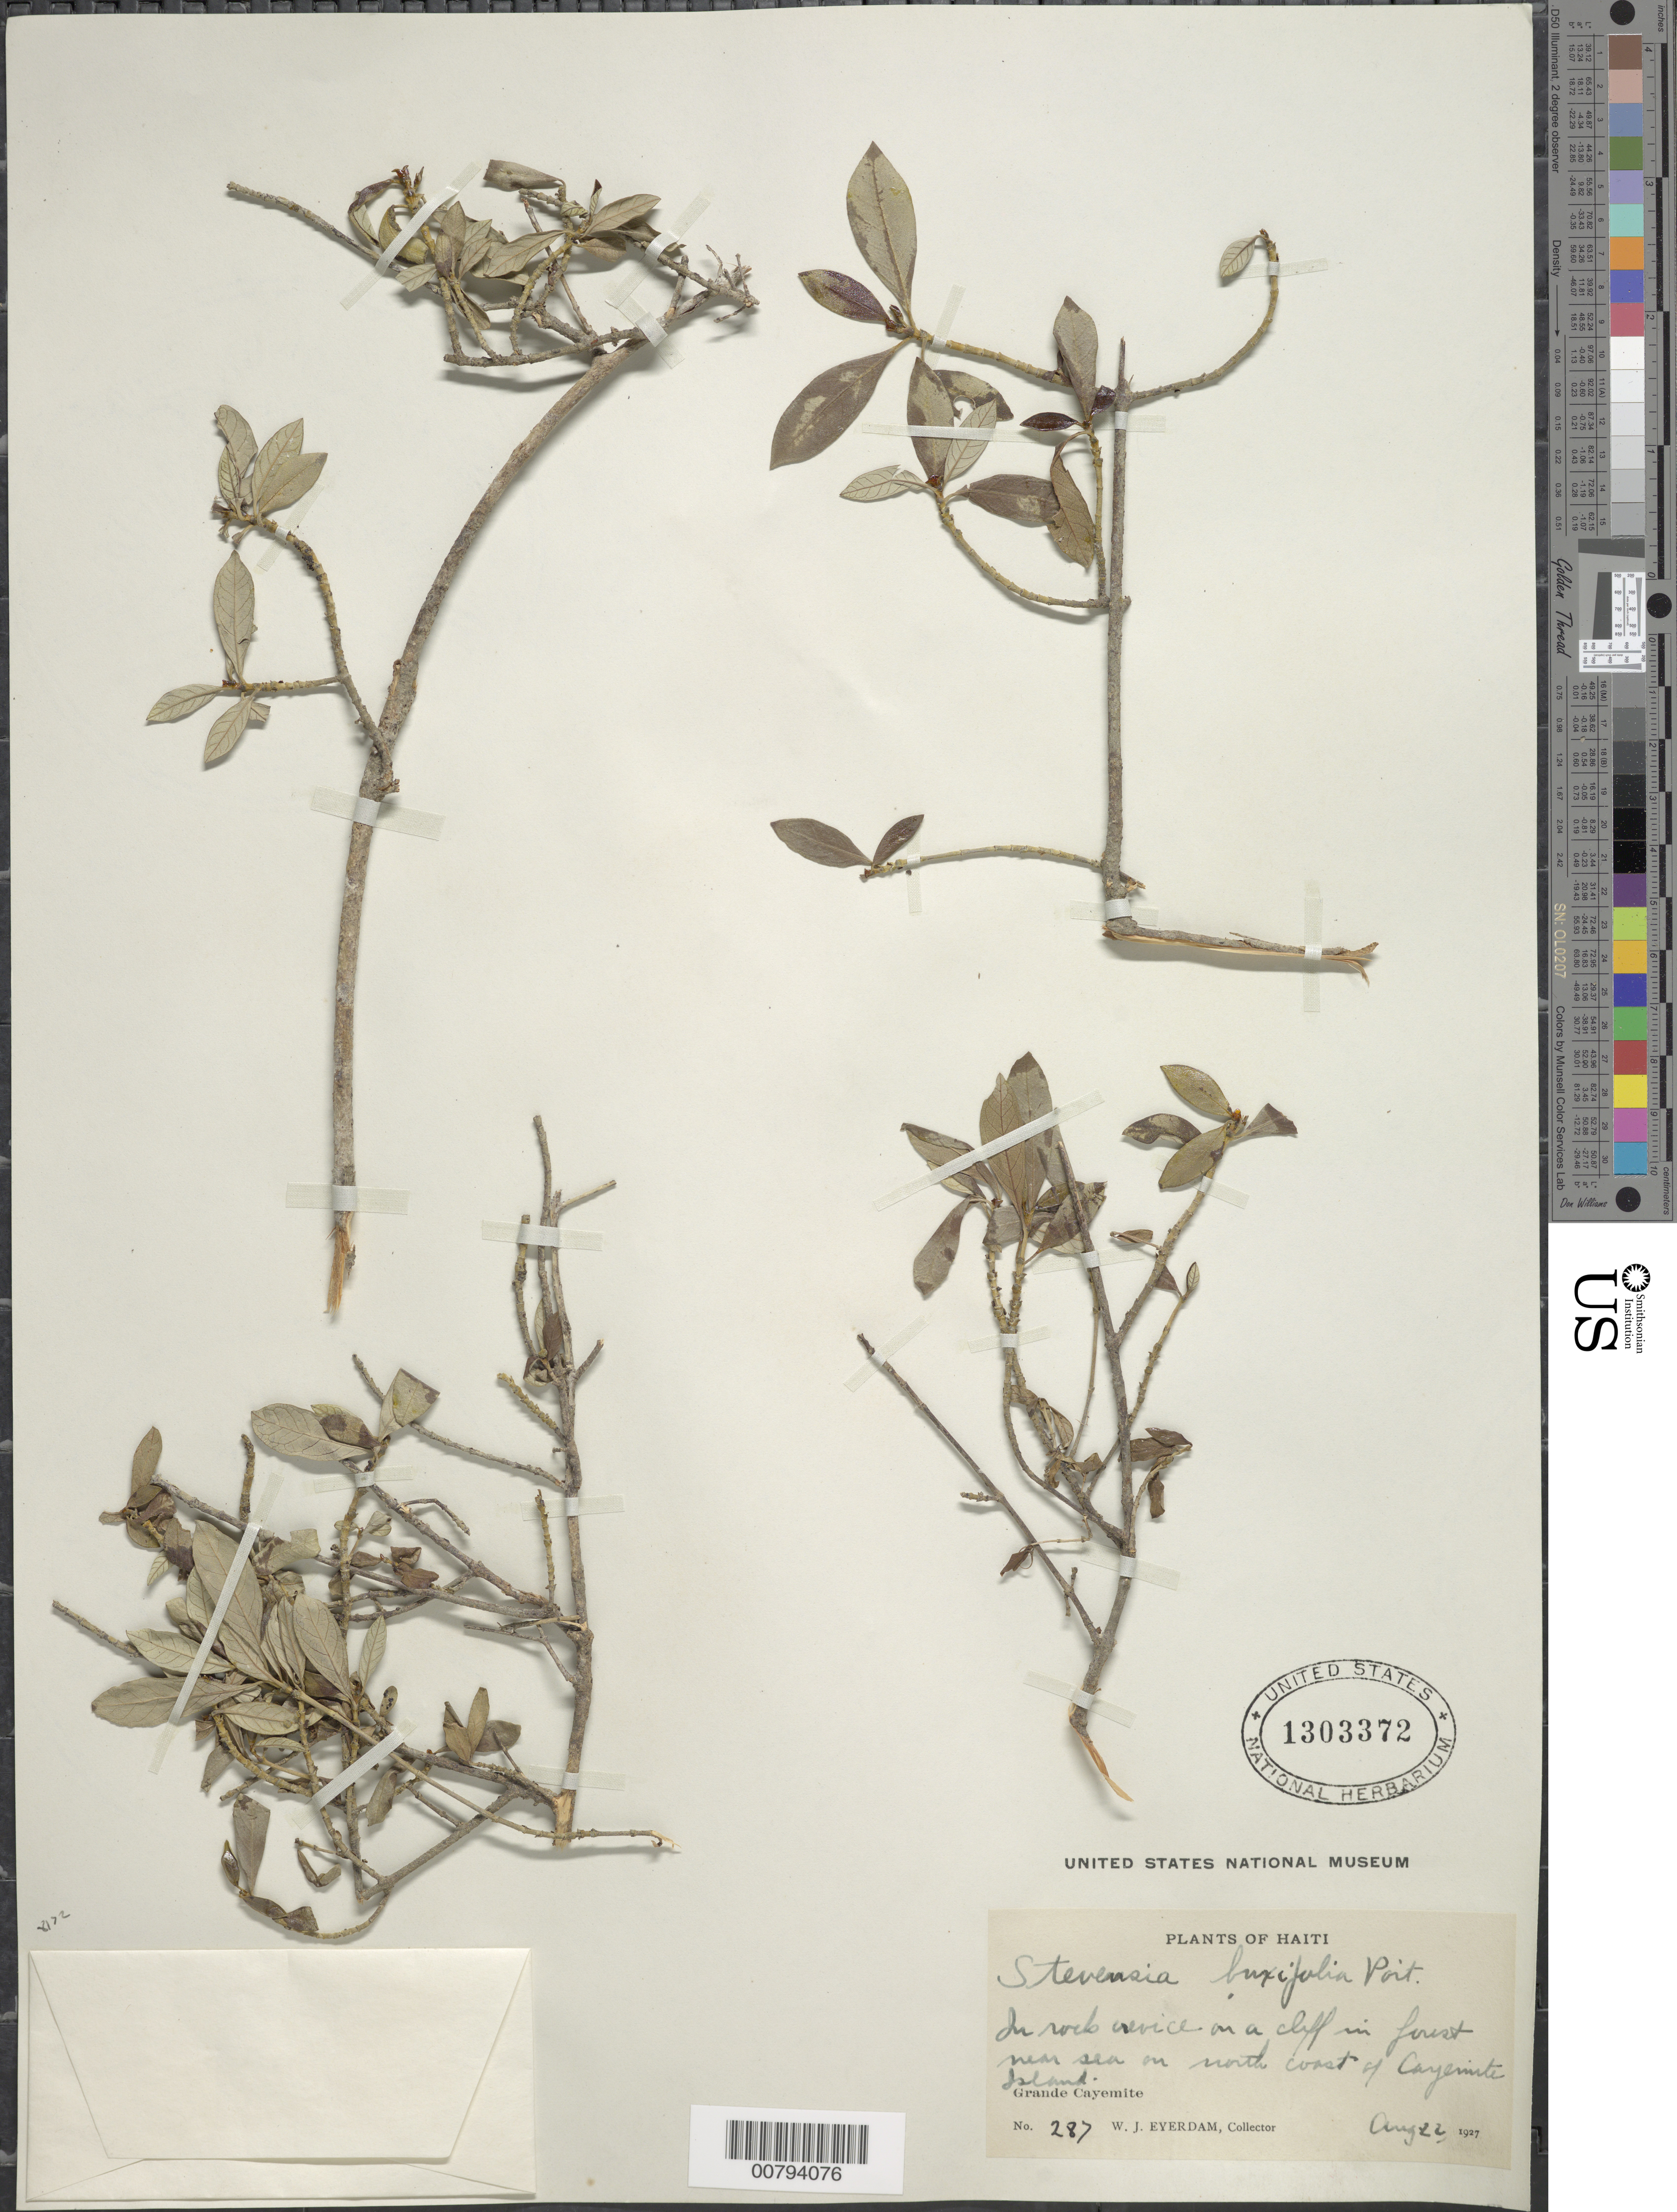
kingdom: Plantae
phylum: Tracheophyta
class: Magnoliopsida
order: Gentianales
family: Rubiaceae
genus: Stevensia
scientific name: Stevensia buxifolia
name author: Poit.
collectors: W. J. Eyerdam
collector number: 287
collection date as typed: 22 Aug 1927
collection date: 1927-08-22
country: Haiti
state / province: Sud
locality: Near sea on north coast of Cayemite Island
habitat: In rock crevice on a cliff in forest near sea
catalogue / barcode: US 1303372